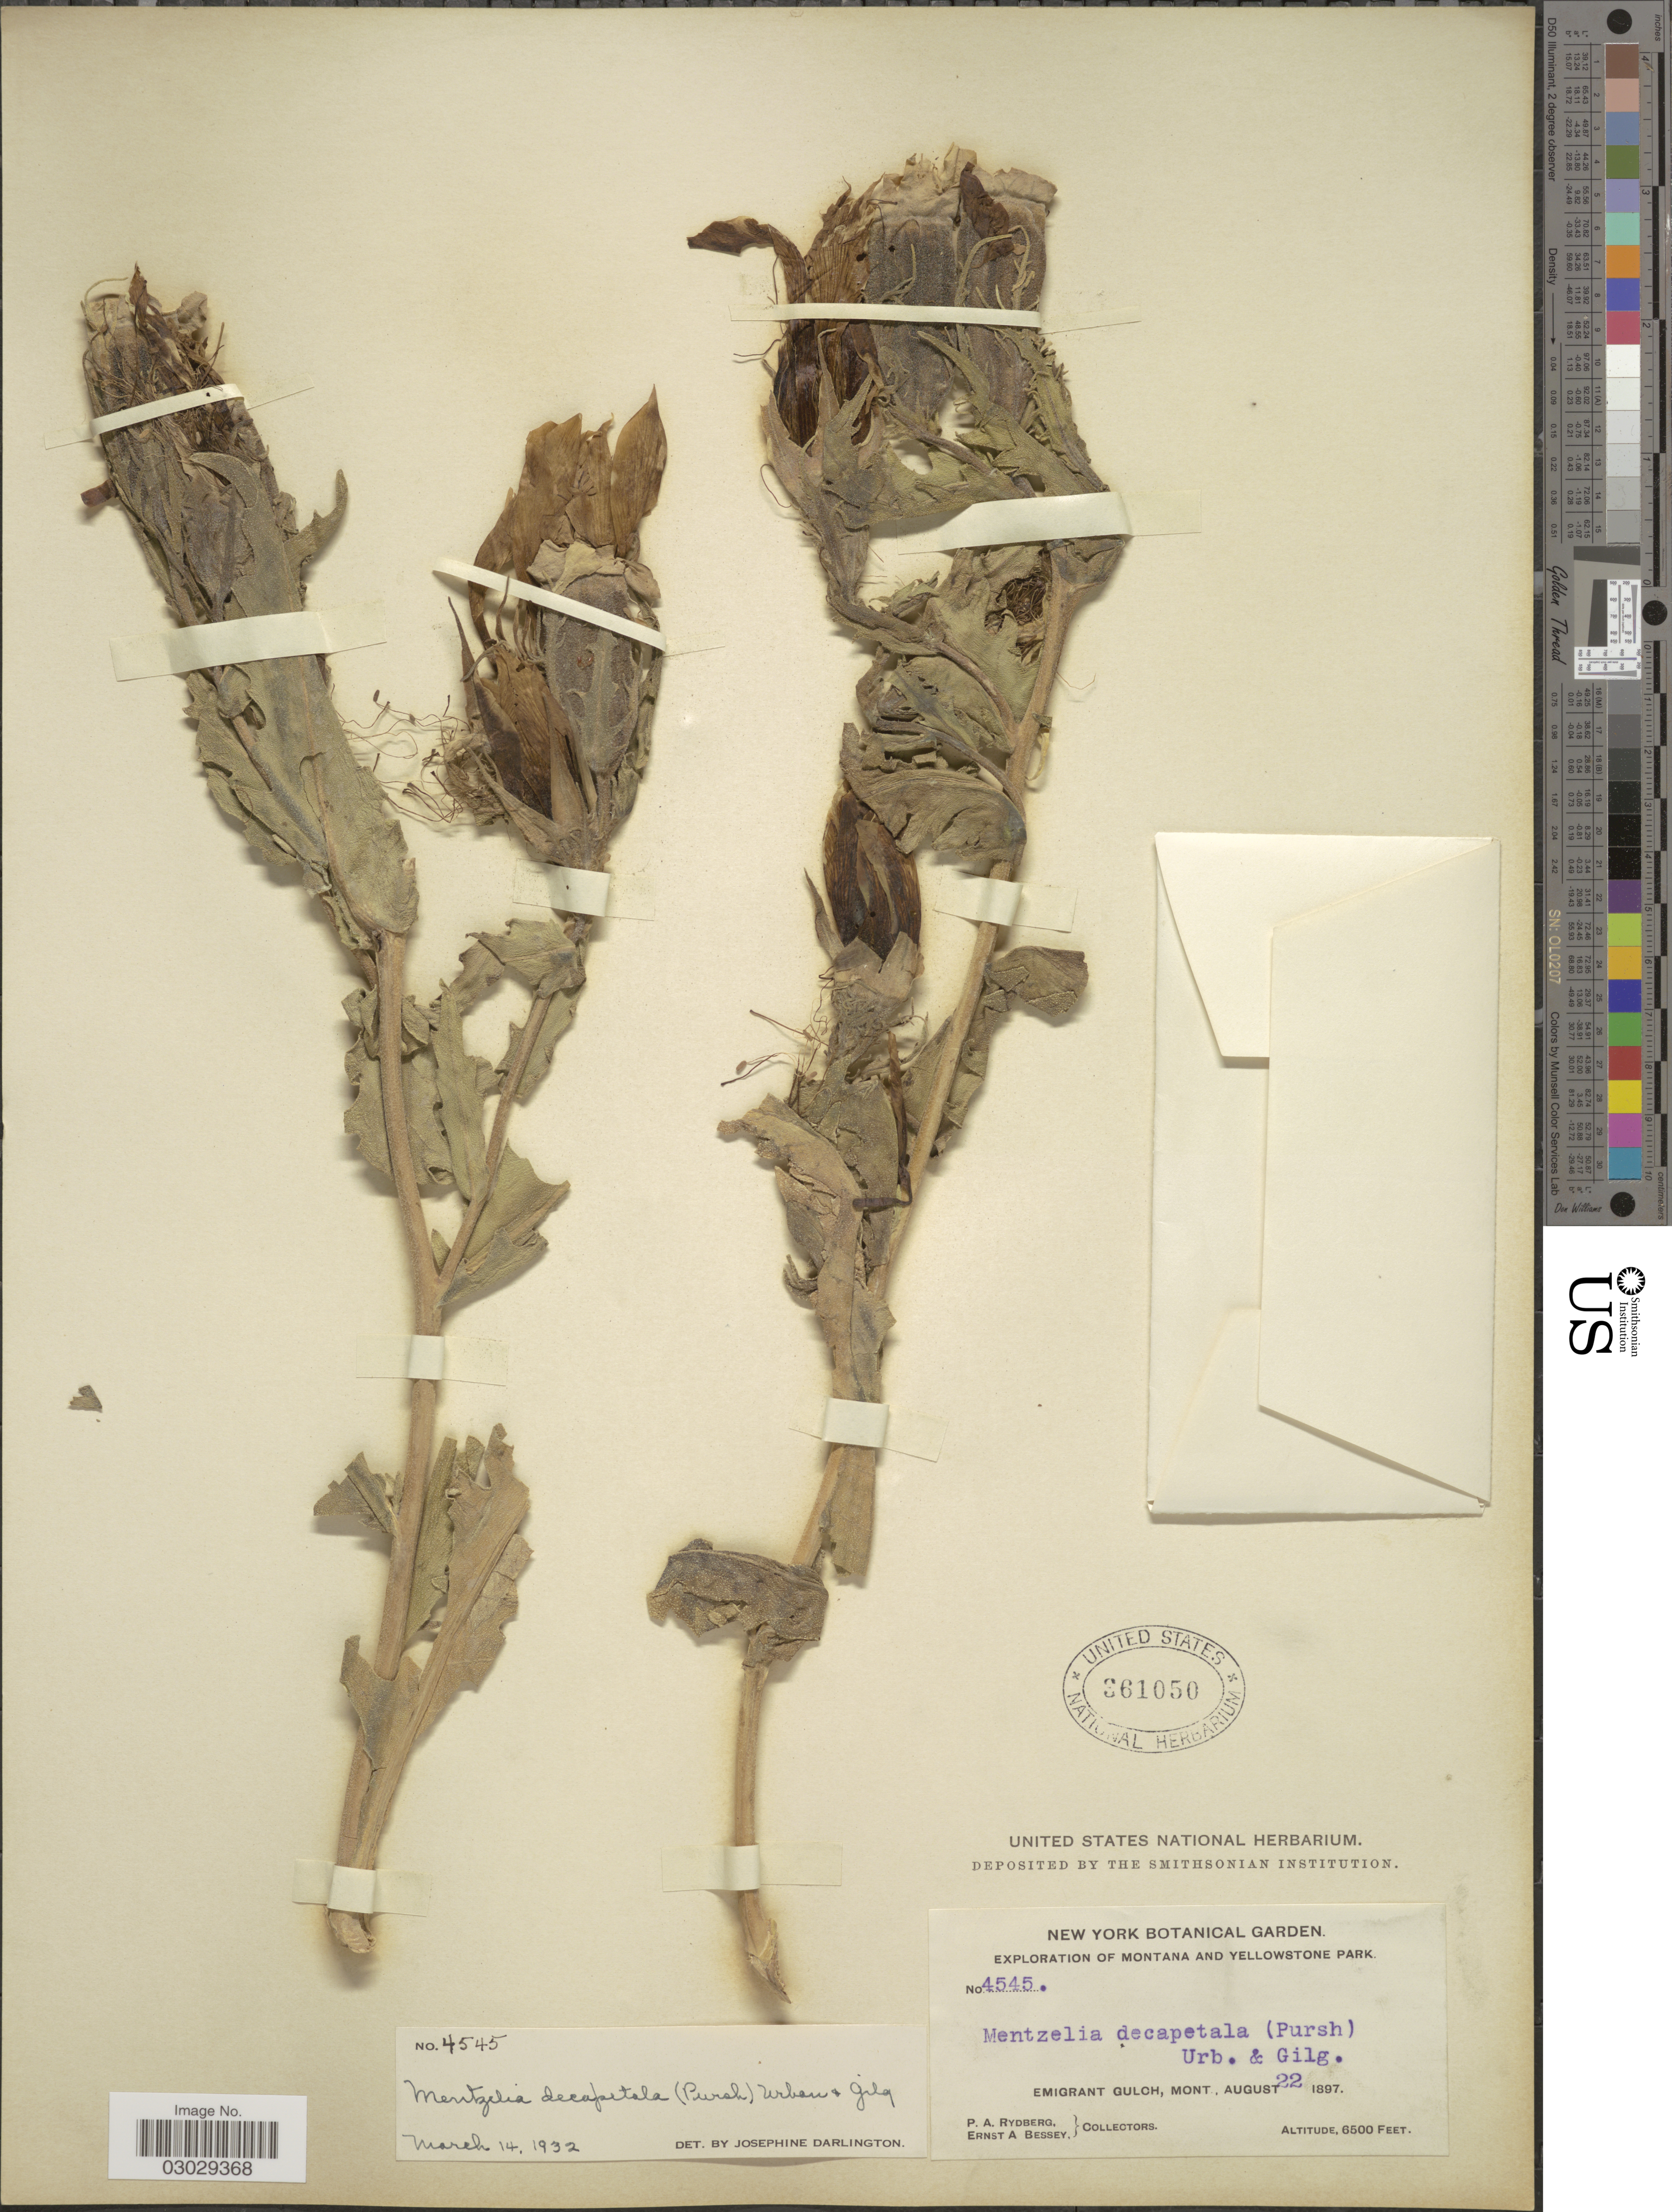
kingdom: Plantae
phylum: Tracheophyta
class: Magnoliopsida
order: Cornales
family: Loasaceae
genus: Mentzelia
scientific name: Mentzelia decapetala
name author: (Sims) Urb.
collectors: P. A. Rydberg & E. A. Bessey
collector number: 4545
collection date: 1897-08-22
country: United States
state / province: Montana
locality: Yellowstone Park. Emigrant Gulch.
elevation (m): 1981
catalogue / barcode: US 361050